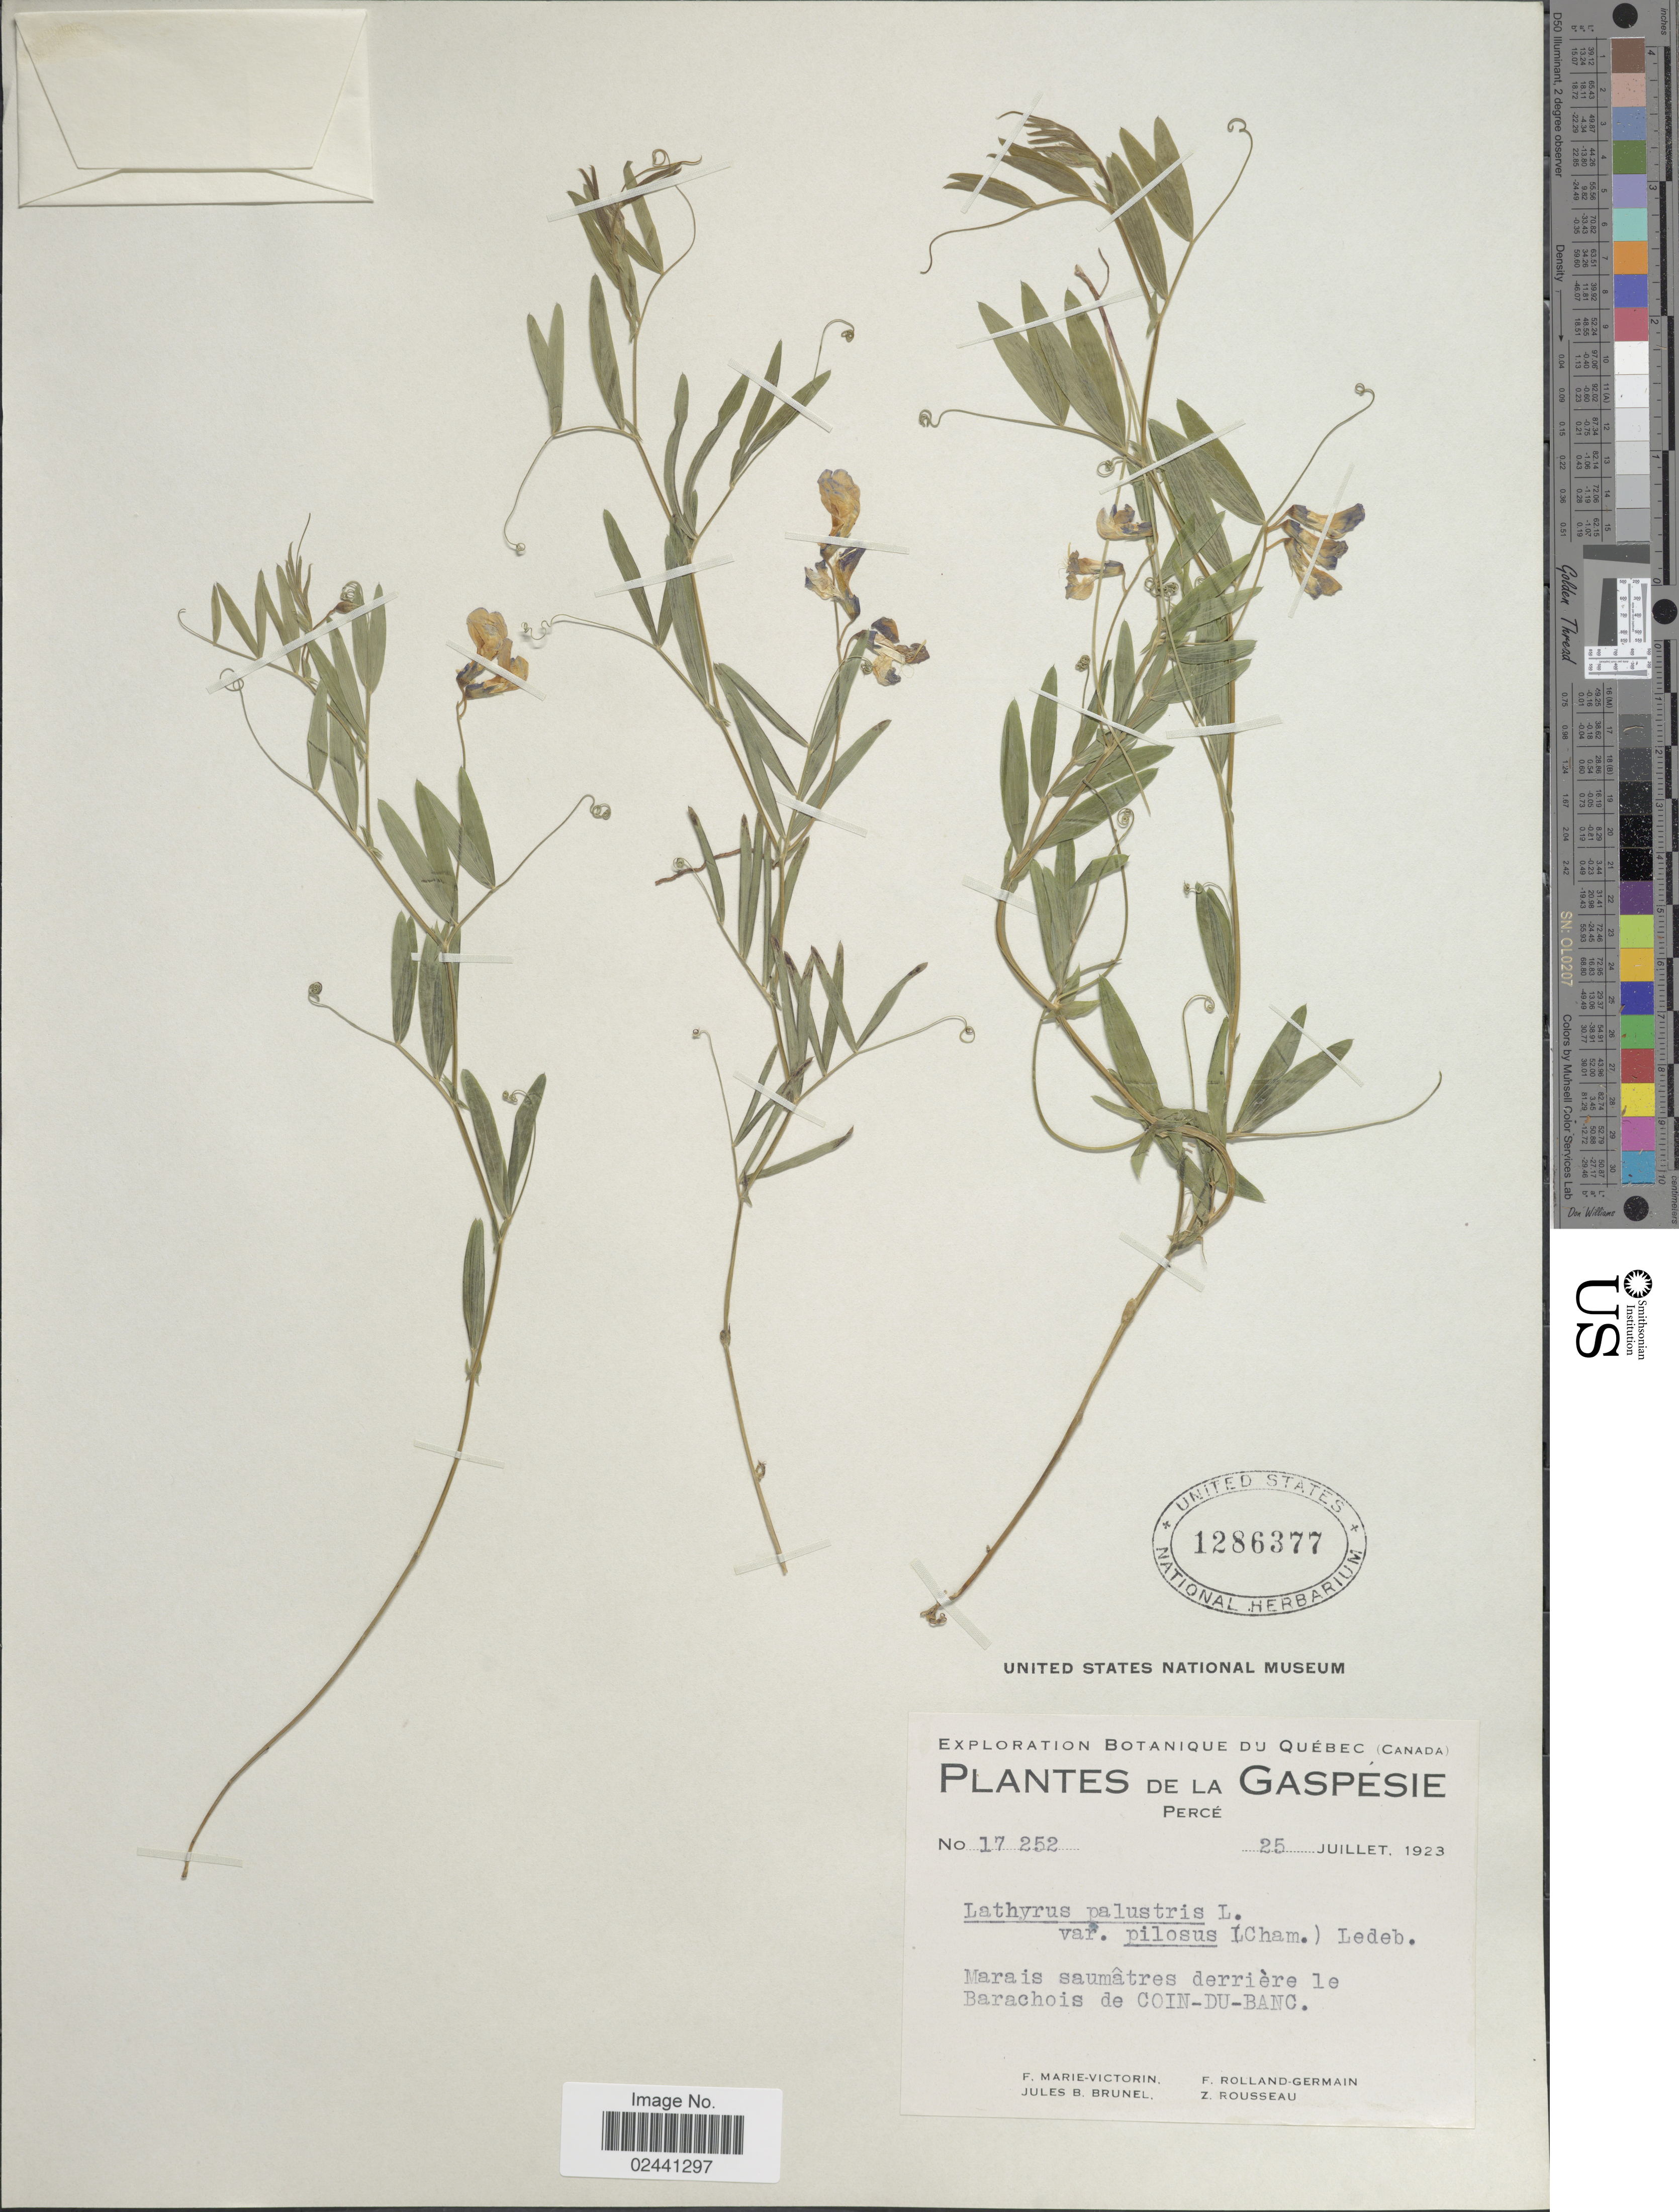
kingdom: Plantae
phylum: Tracheophyta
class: Magnoliopsida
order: Fabales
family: Fabaceae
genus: Lathyrus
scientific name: Lathyrus palustris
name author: L.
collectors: F. Marie-Victorin, J. Brunel, Rolland-Germain & Z. Rousseau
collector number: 17252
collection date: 1923-07-25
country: Canada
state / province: Quebec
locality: De la Gaspesie Perce, Marais saumatres derriere le Barachois de Coin-Du-Banc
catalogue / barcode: US 1286377